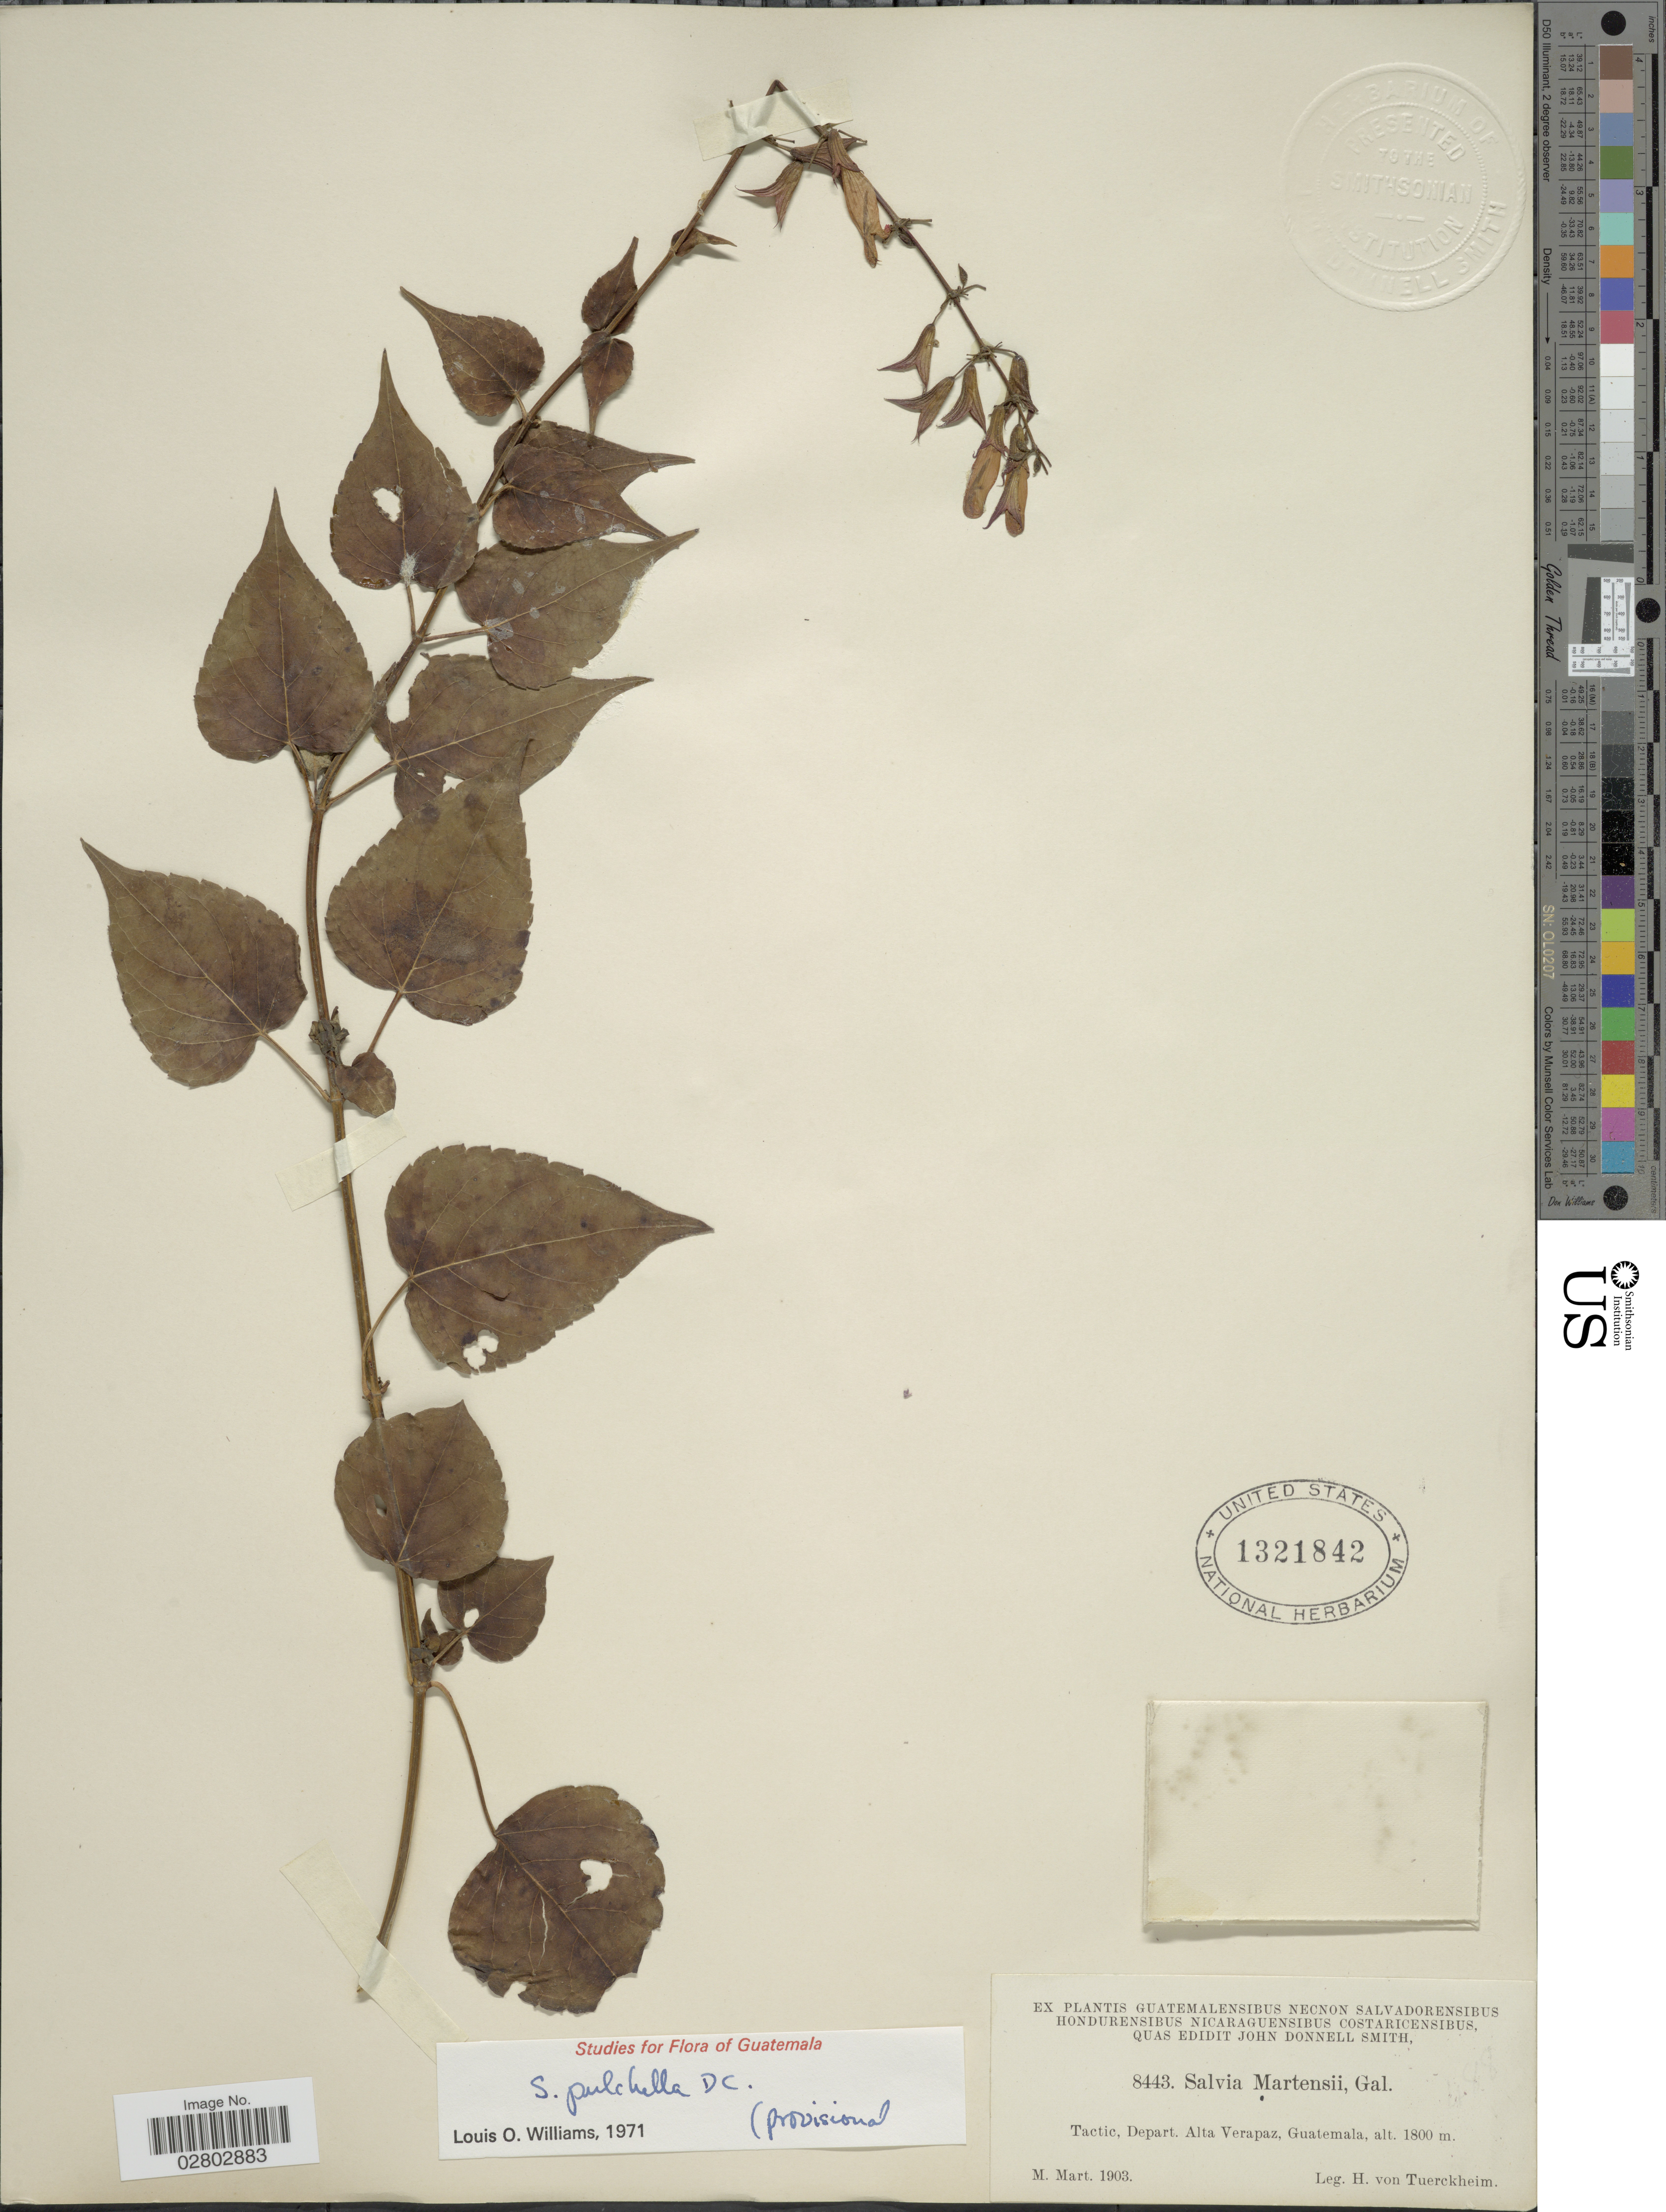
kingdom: Plantae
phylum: Tracheophyta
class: Magnoliopsida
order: Lamiales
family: Lamiaceae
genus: Salvia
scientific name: Salvia pulchella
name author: DC.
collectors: H. von Türckheim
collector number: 8443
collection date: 1903-03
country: Guatemala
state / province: Alta Verapaz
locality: Tactic, Depart. Alta Verapaz, Guatemala.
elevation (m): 1800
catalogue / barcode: US 1321842